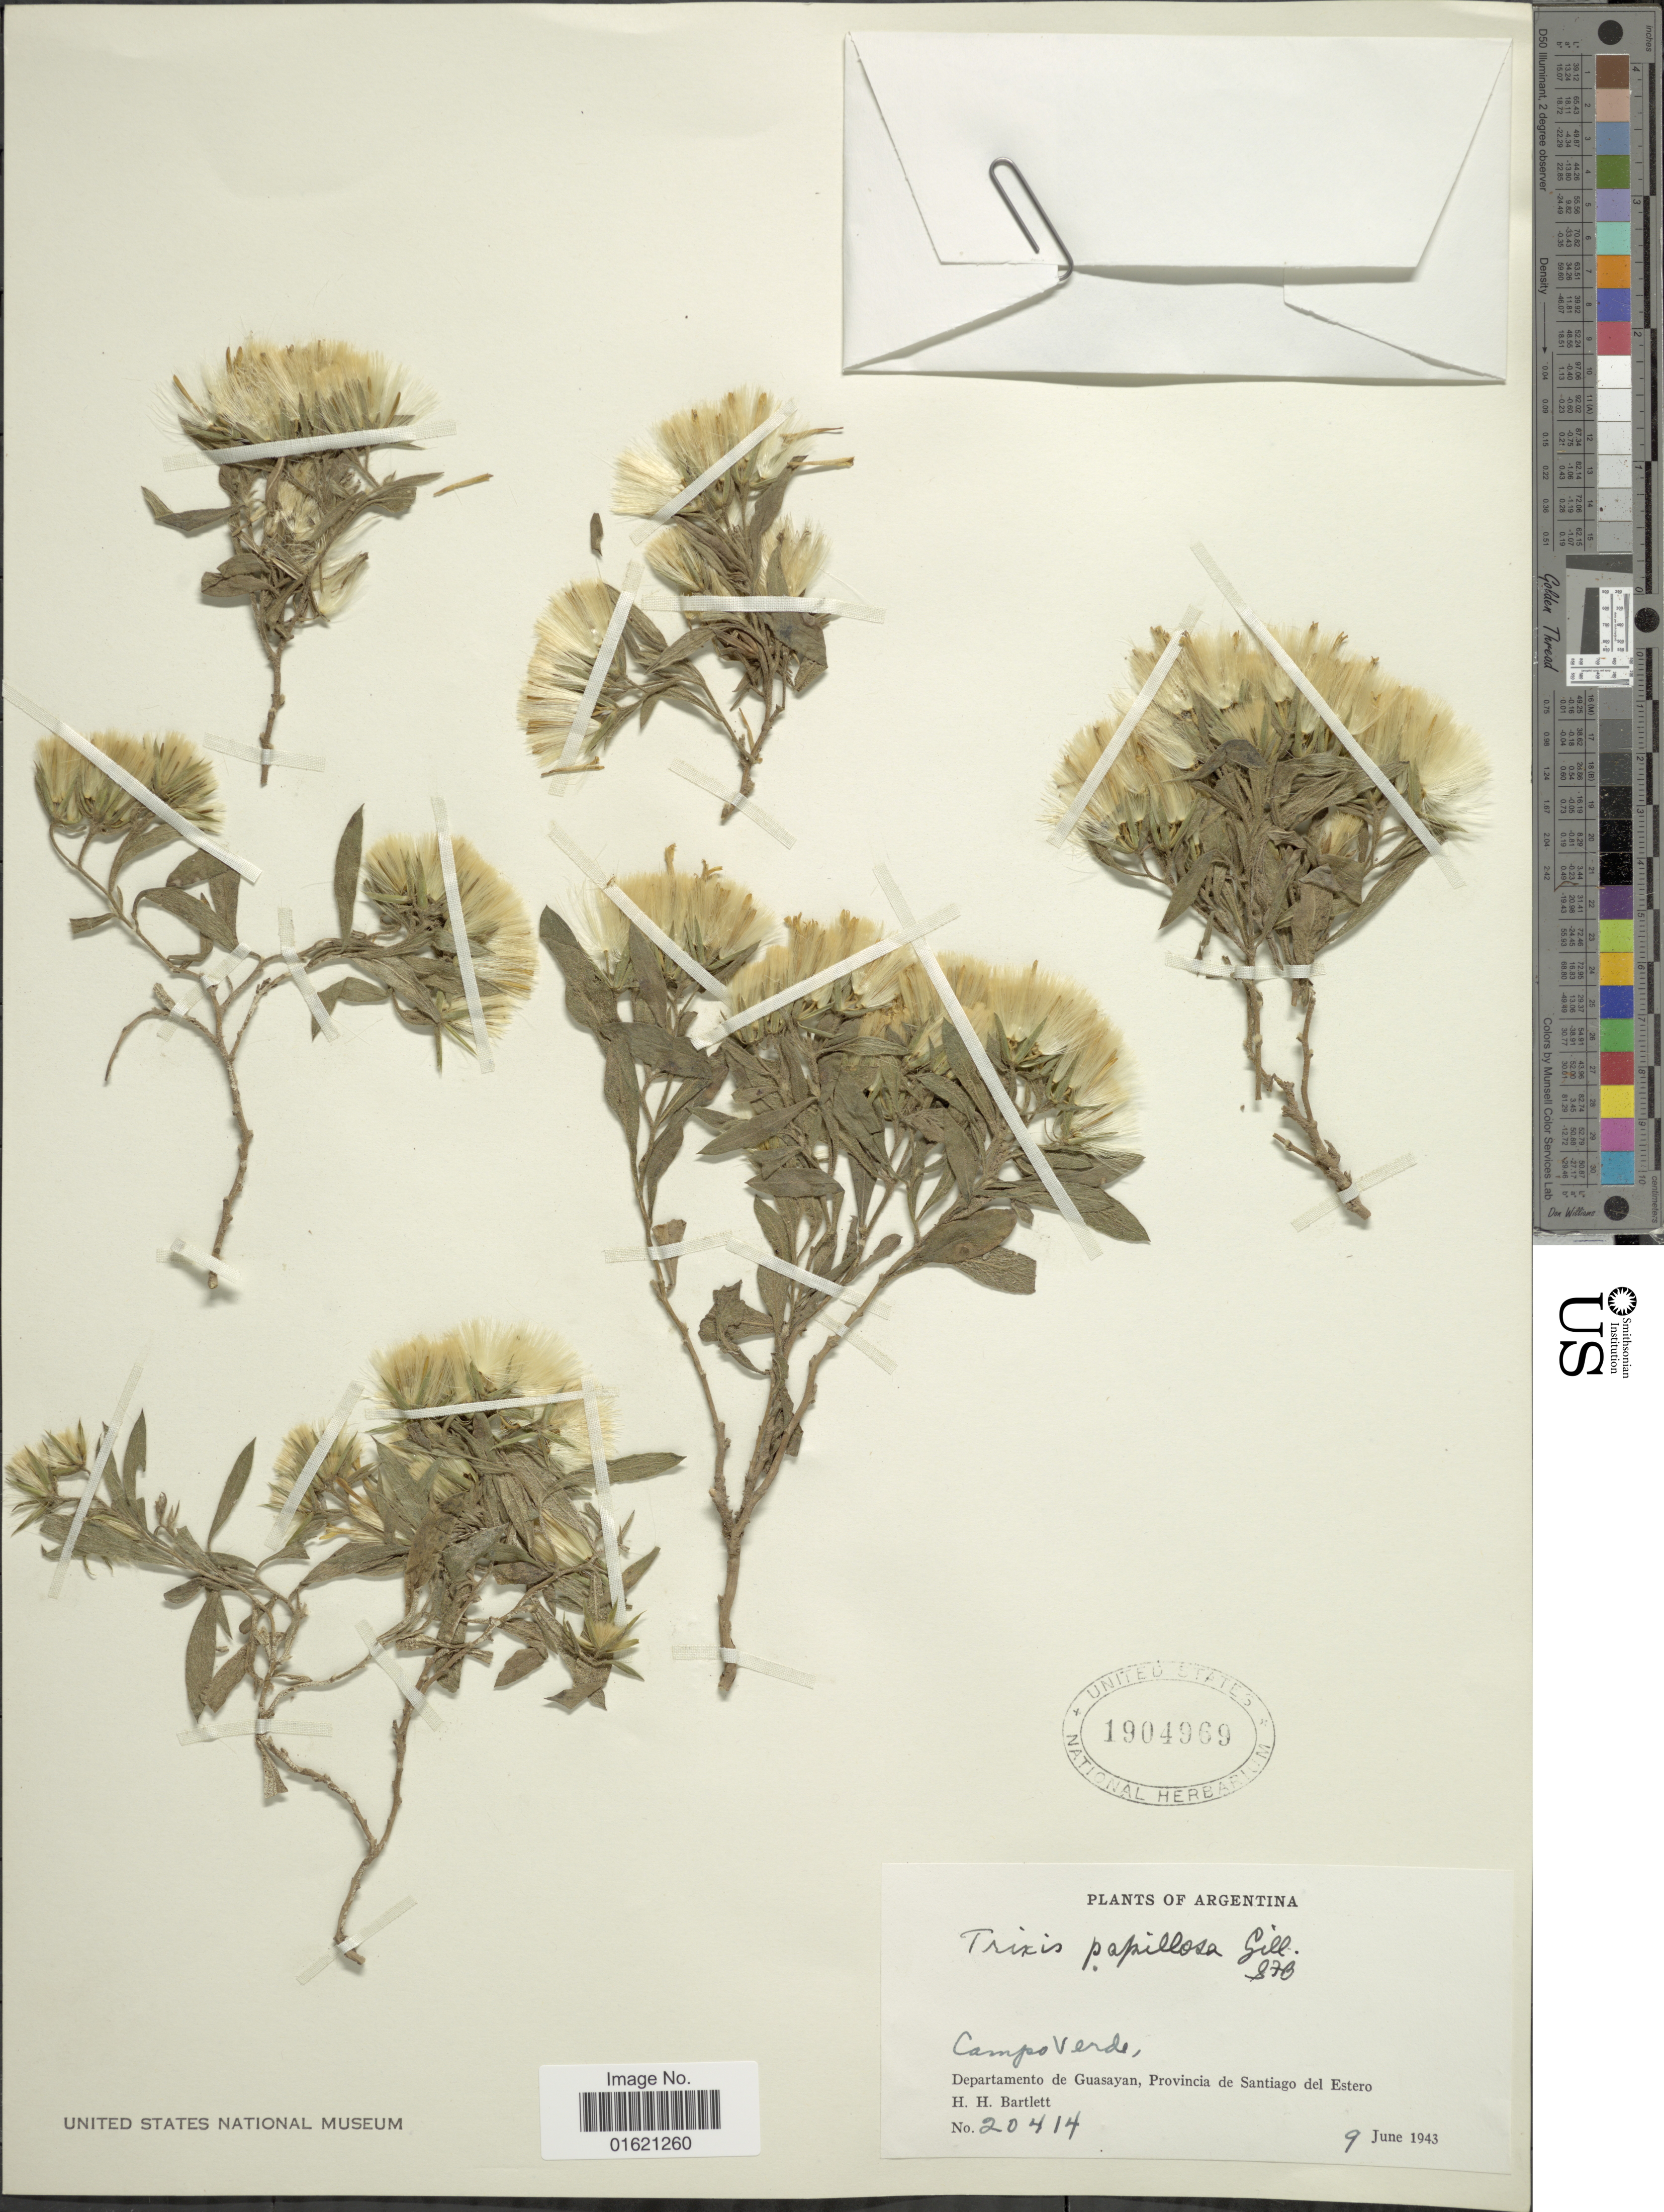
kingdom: Plantae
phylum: Tracheophyta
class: Magnoliopsida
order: Asterales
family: Asteraceae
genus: Trixis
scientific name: Trixis cacalioides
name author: (Kunth) D. Don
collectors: H. H. Bartlett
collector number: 20414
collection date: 1943-06-09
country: Argentina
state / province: Santiago del Estero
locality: Departemento de Guasayan, Provincia de Santiago del Estero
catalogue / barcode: US 1904969